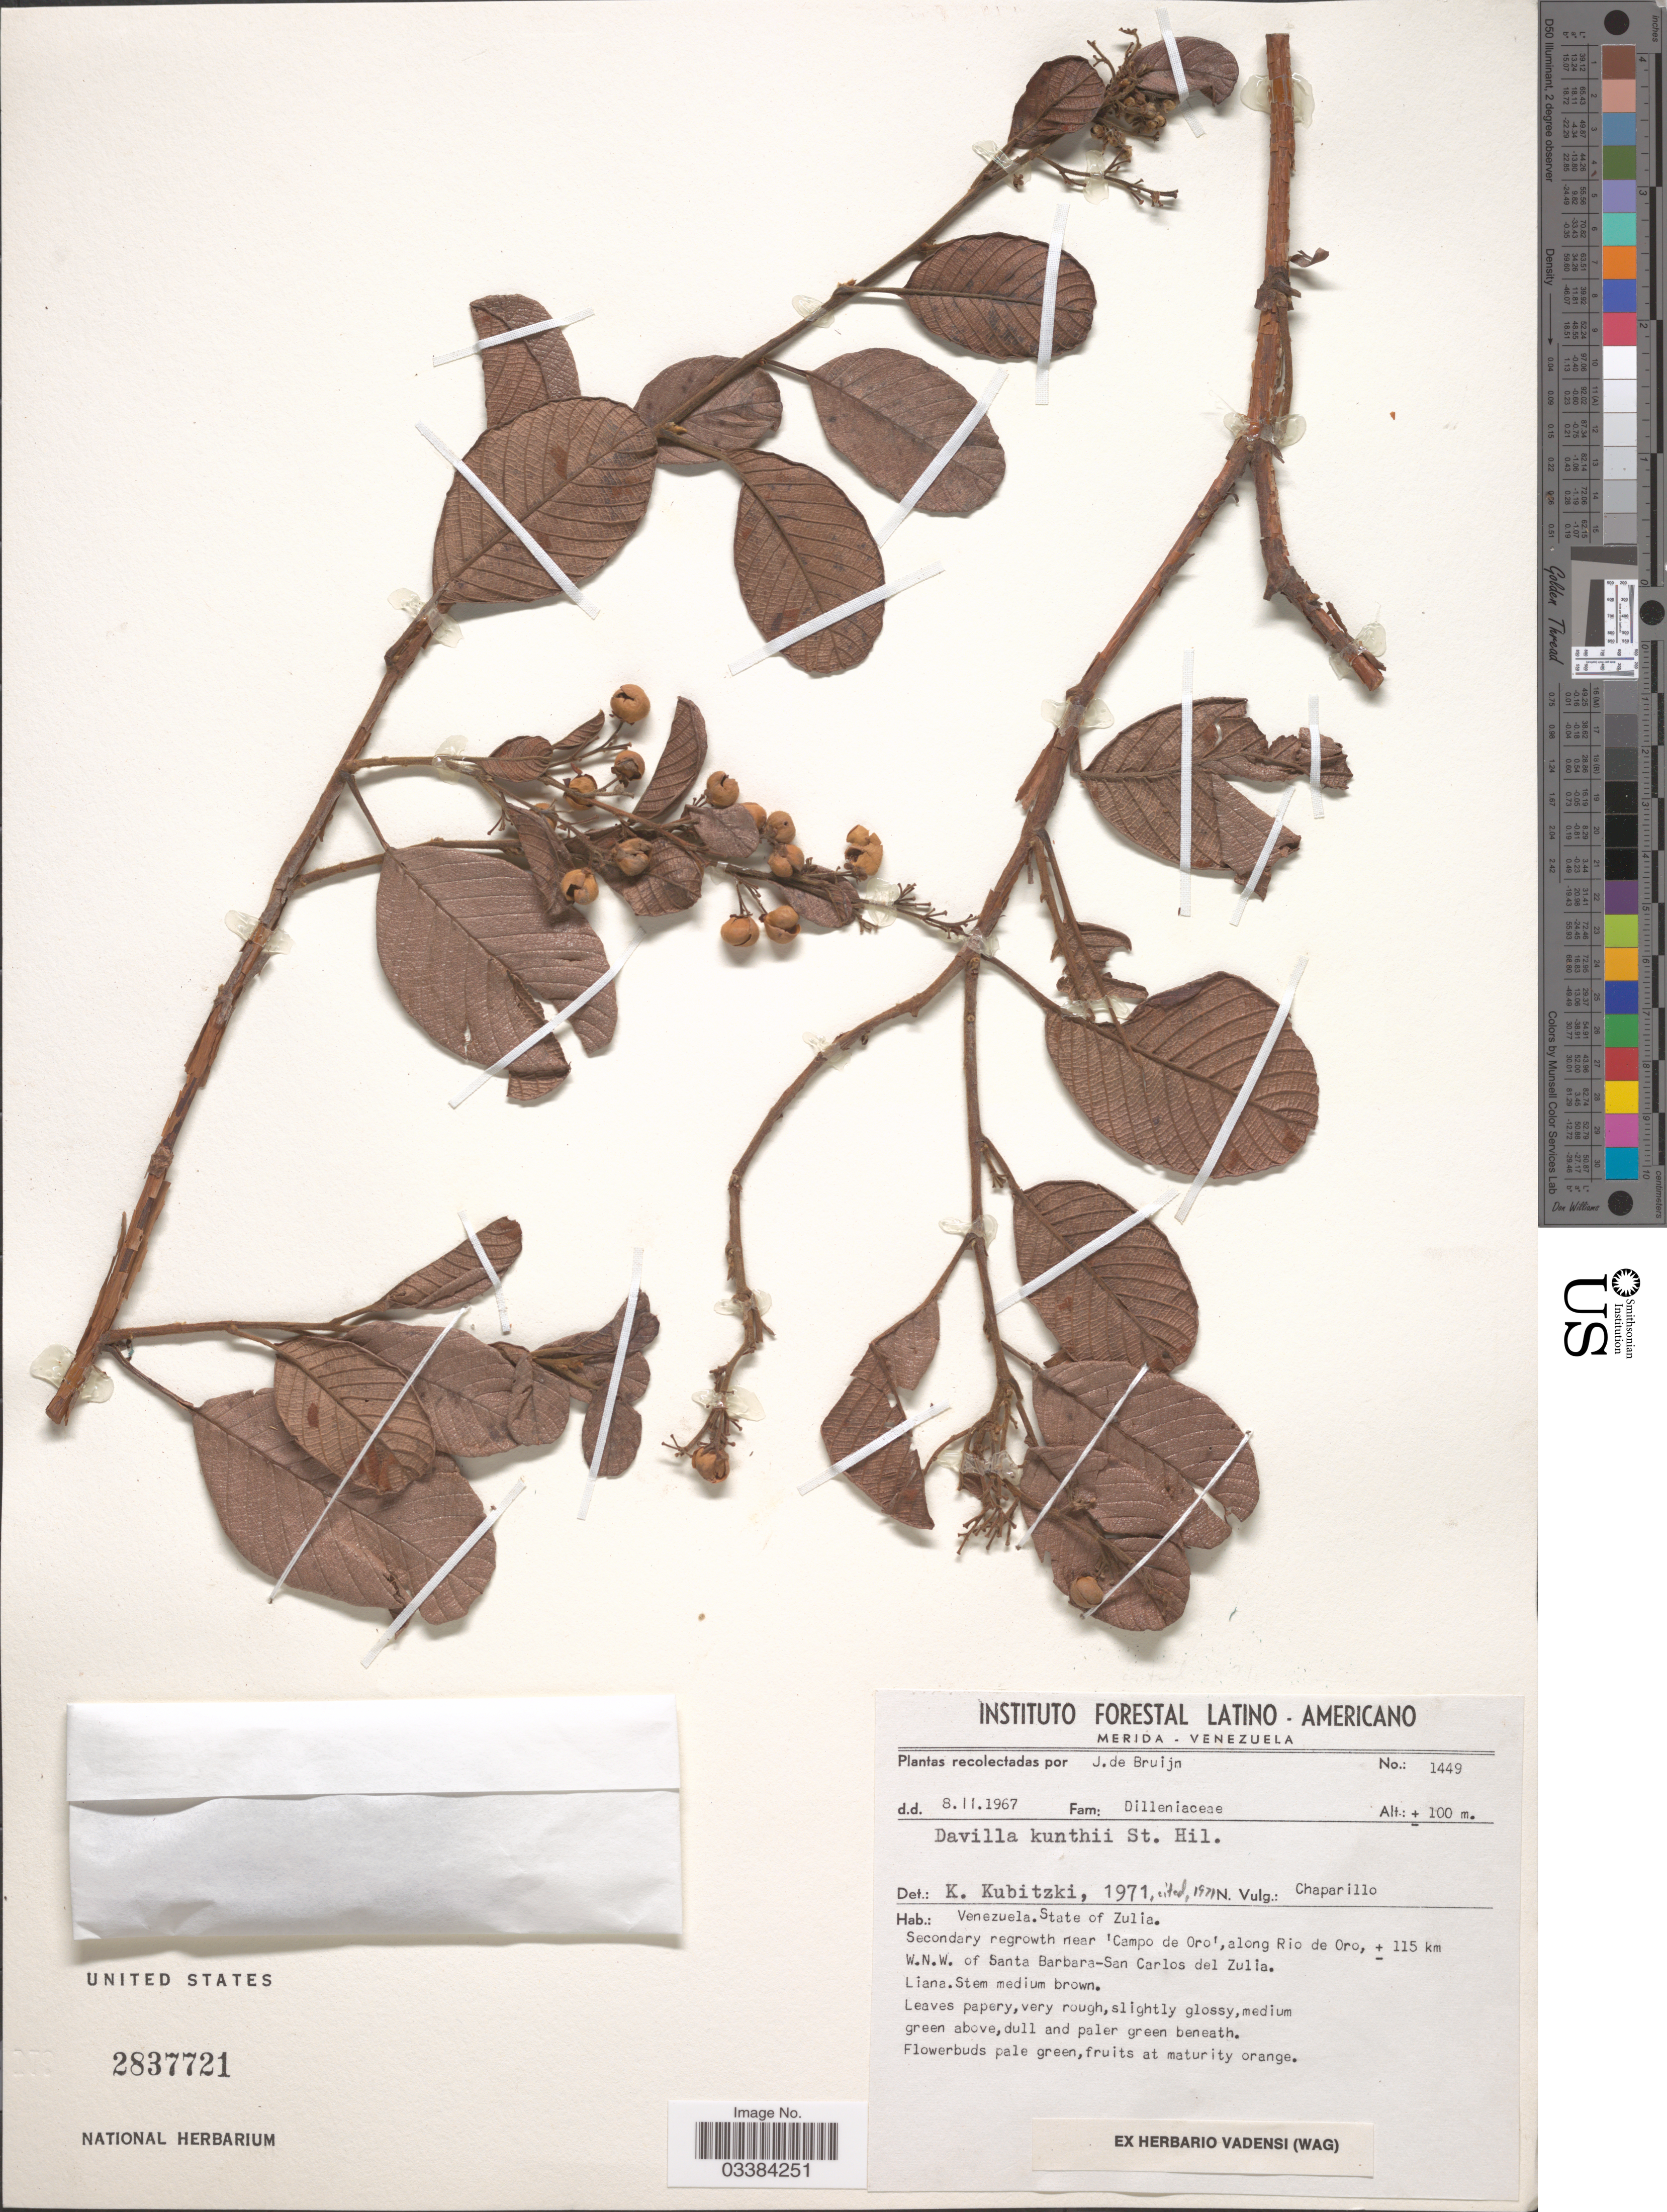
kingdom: Plantae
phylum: Tracheophyta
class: Magnoliopsida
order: Dilleniales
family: Dilleniaceae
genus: Davilla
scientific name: Davilla kunthii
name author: A. St.-Hil.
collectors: J. Bruijn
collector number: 1449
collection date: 1967-02-08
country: Venezuela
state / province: Zulia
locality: Secondary regrowth near 'Campo de Oro', along Rio de Oro, ± 115 km W.N.W. of Santa Barbara-San Carlos del Zulia.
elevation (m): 100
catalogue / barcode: US 2837721